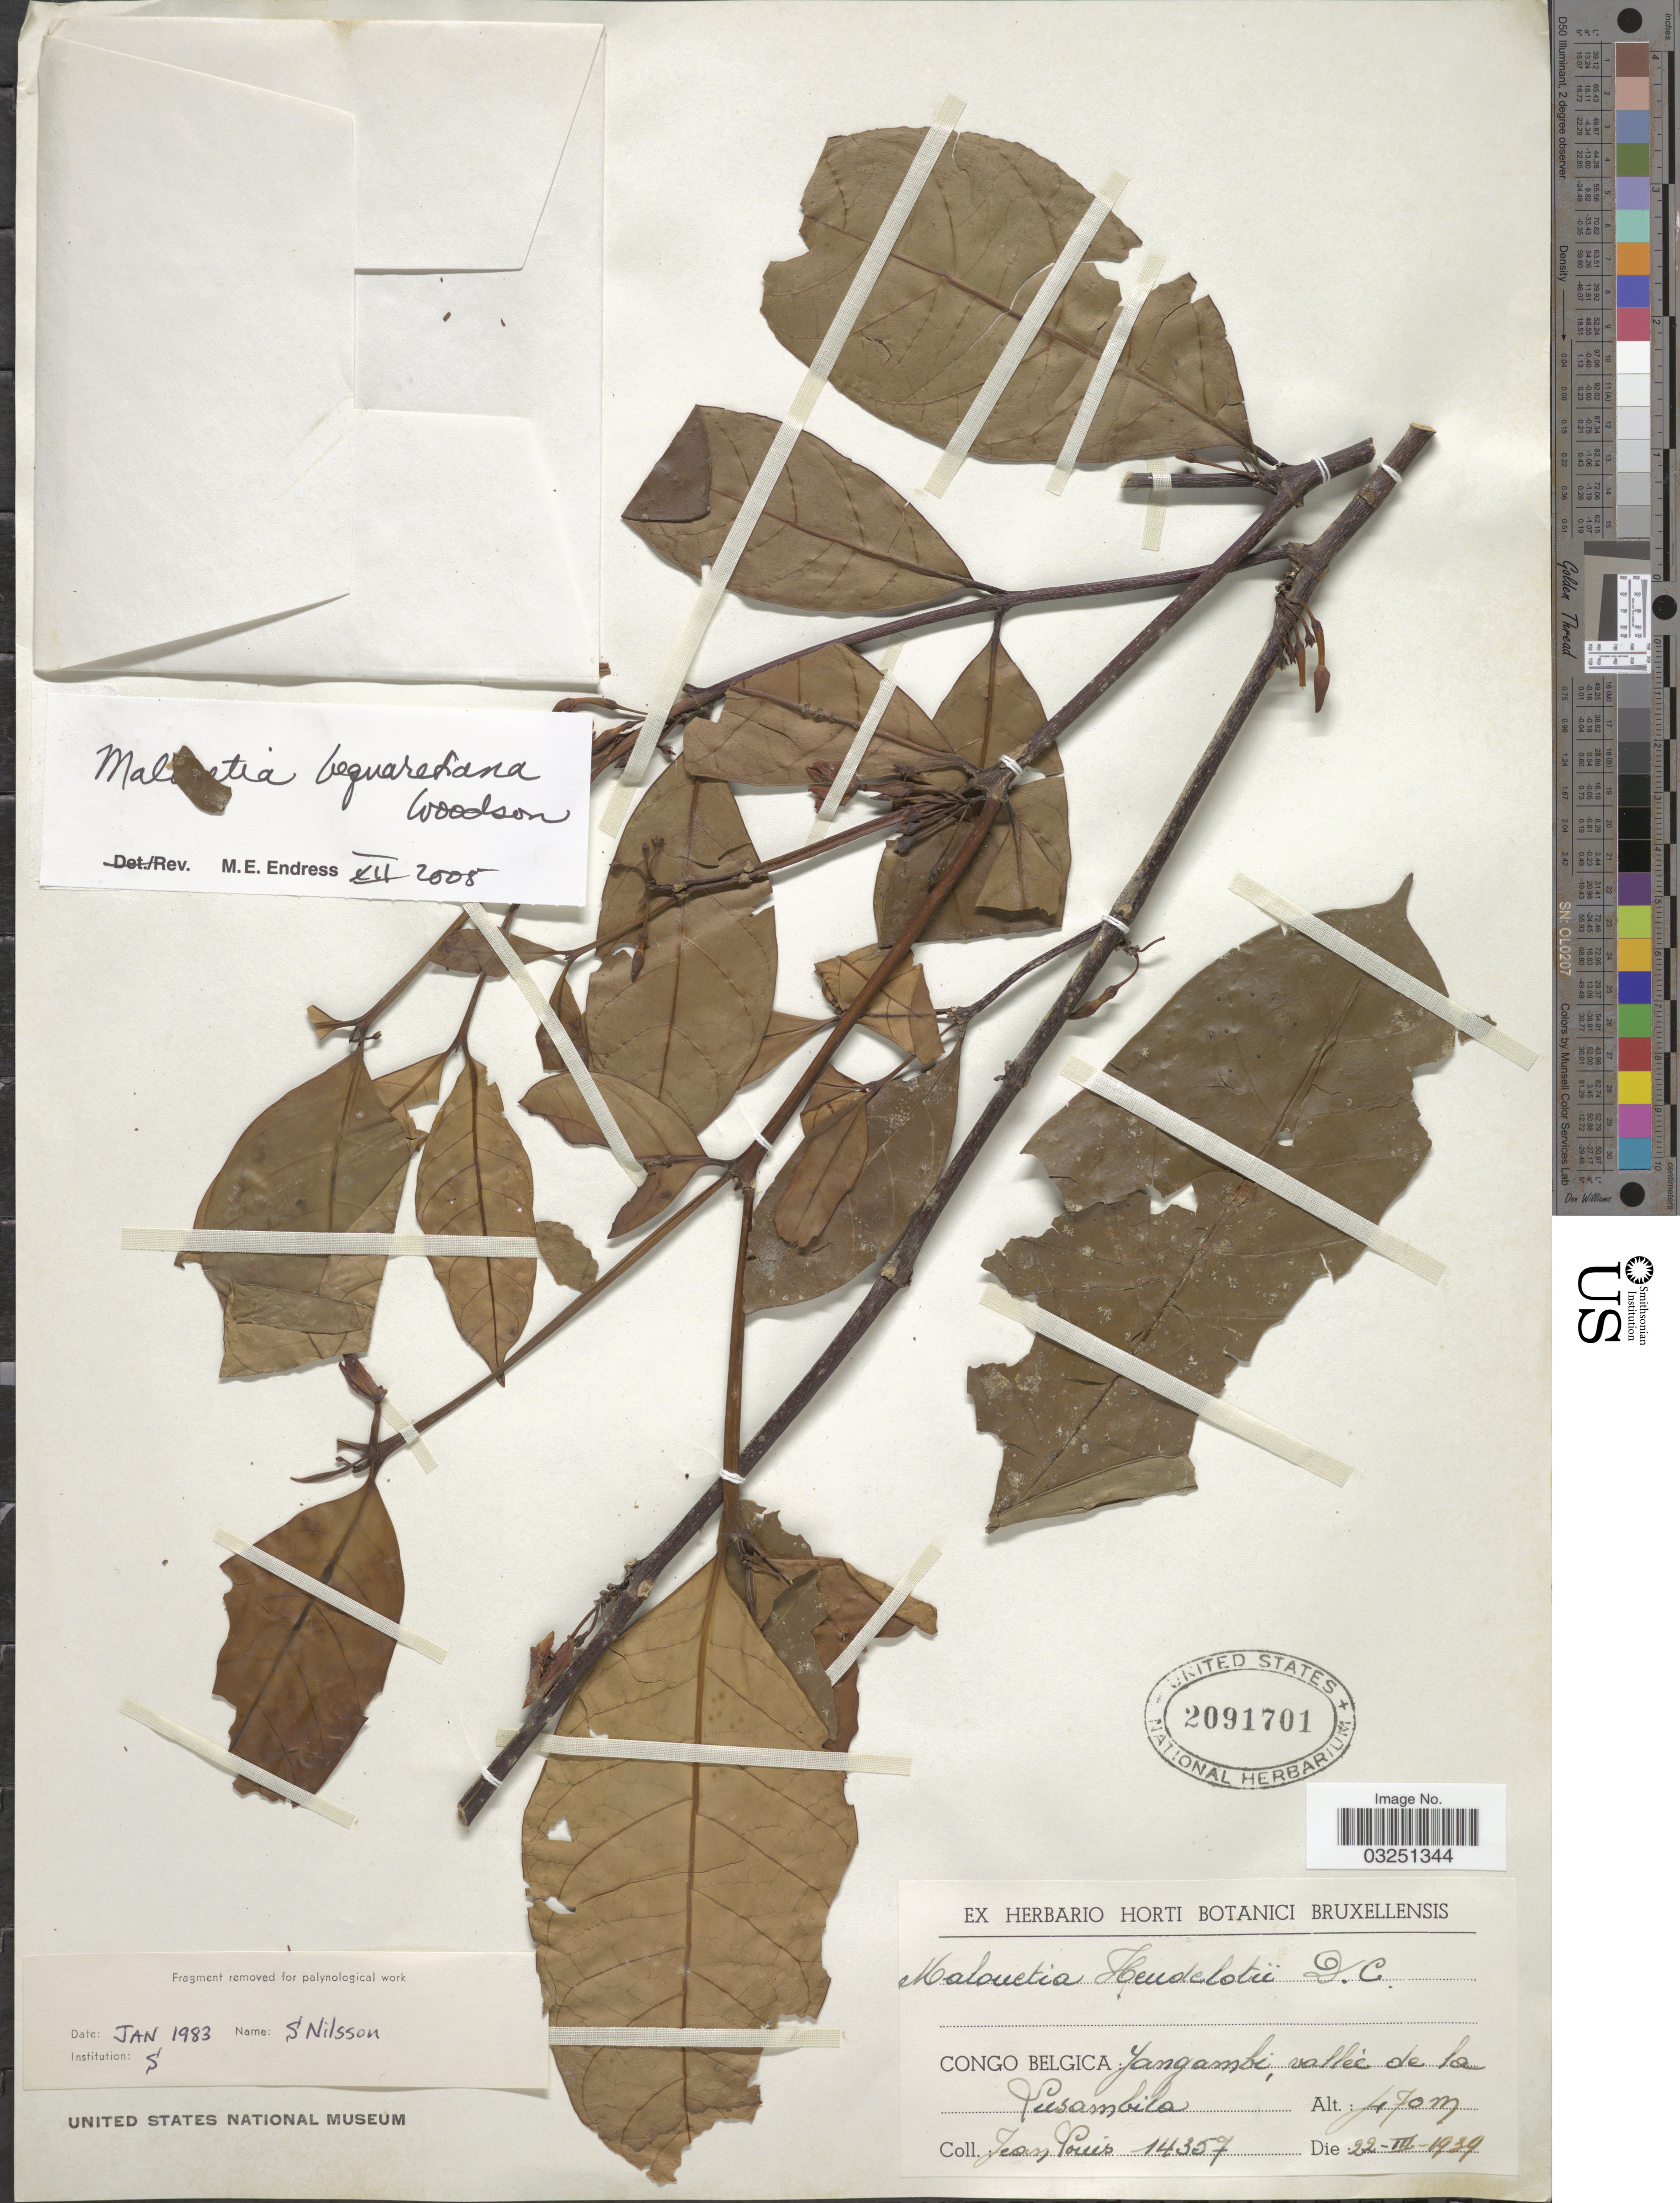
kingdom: Plantae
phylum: Tracheophyta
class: Magnoliopsida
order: Gentianales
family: Apocynaceae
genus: Malouetia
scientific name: Malouetia bequaertiana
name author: Woodson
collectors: J. Louis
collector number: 14357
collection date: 1939-03-22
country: Congo, Democratic Republic of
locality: Congo Belgica: Jangambi; valleè de la Lusambila.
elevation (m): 470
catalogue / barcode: US 2091701